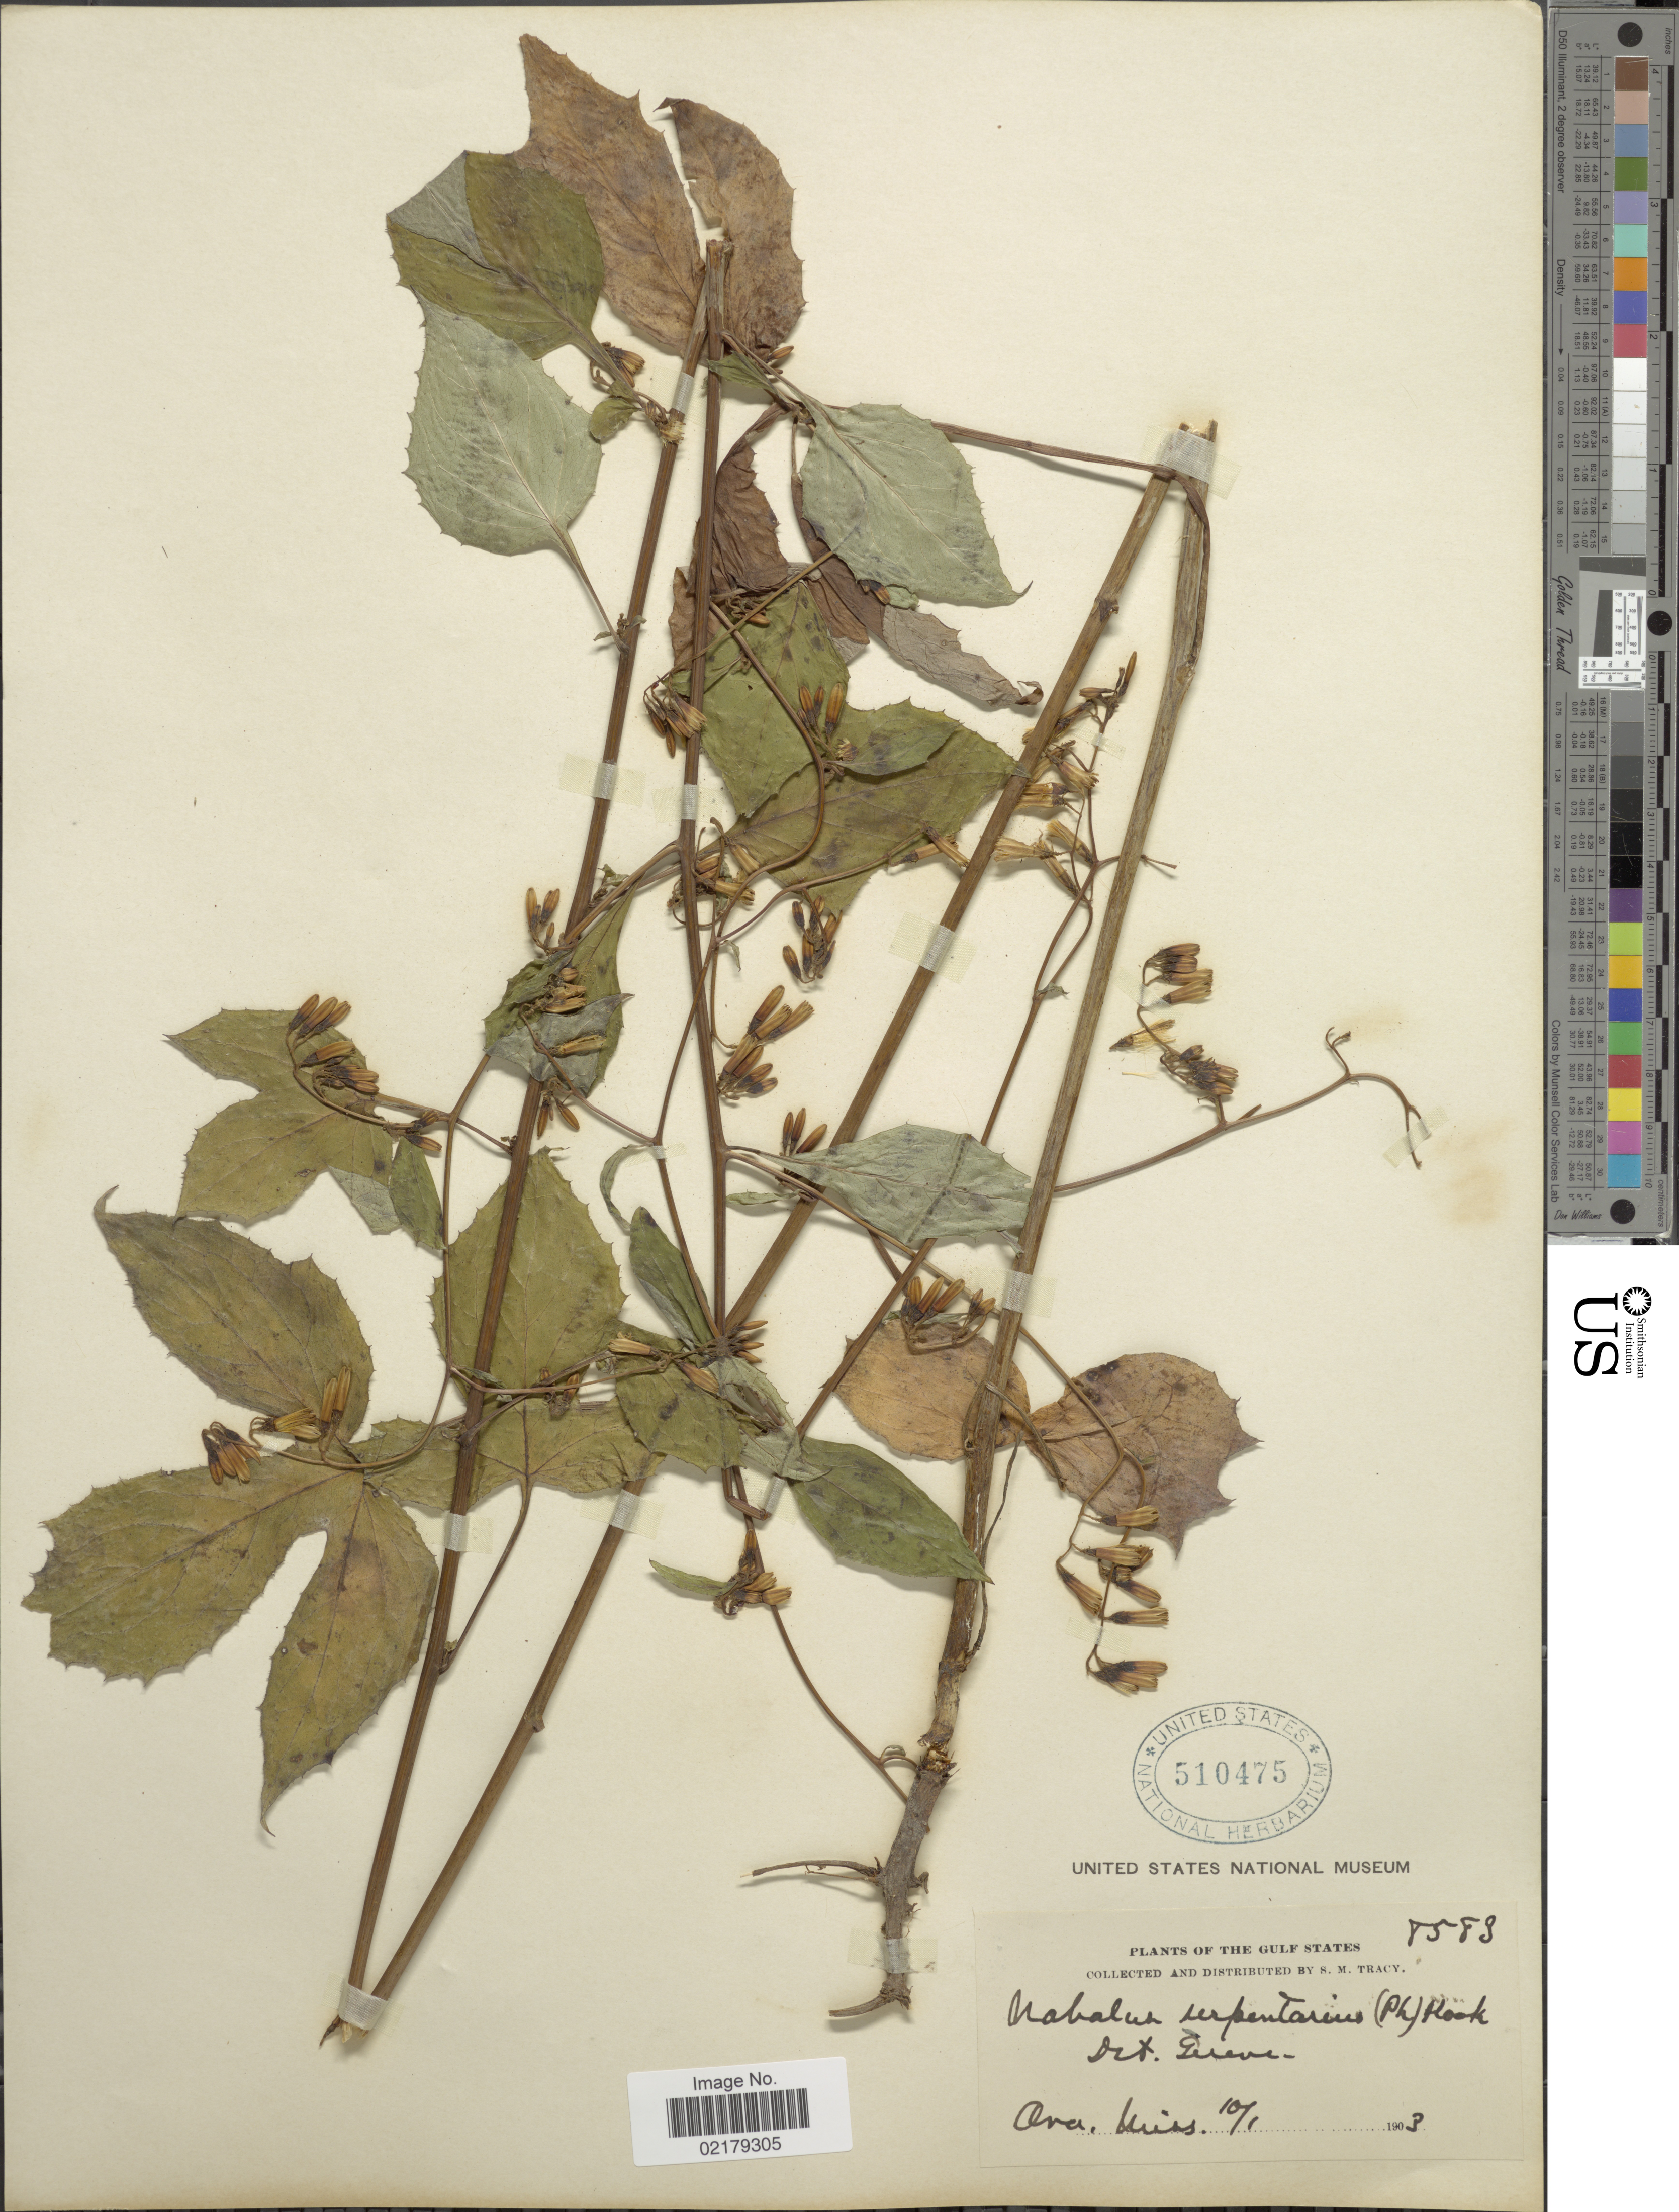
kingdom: Plantae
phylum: Tracheophyta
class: Magnoliopsida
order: Asterales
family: Asteraceae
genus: Nabalus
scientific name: Nabalus serpentarius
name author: (Pursh) Hook.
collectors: S. M. Tracy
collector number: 8583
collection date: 1903-01-10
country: United States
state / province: Mississippi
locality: The Gulf States, Ava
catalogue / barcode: US 510475